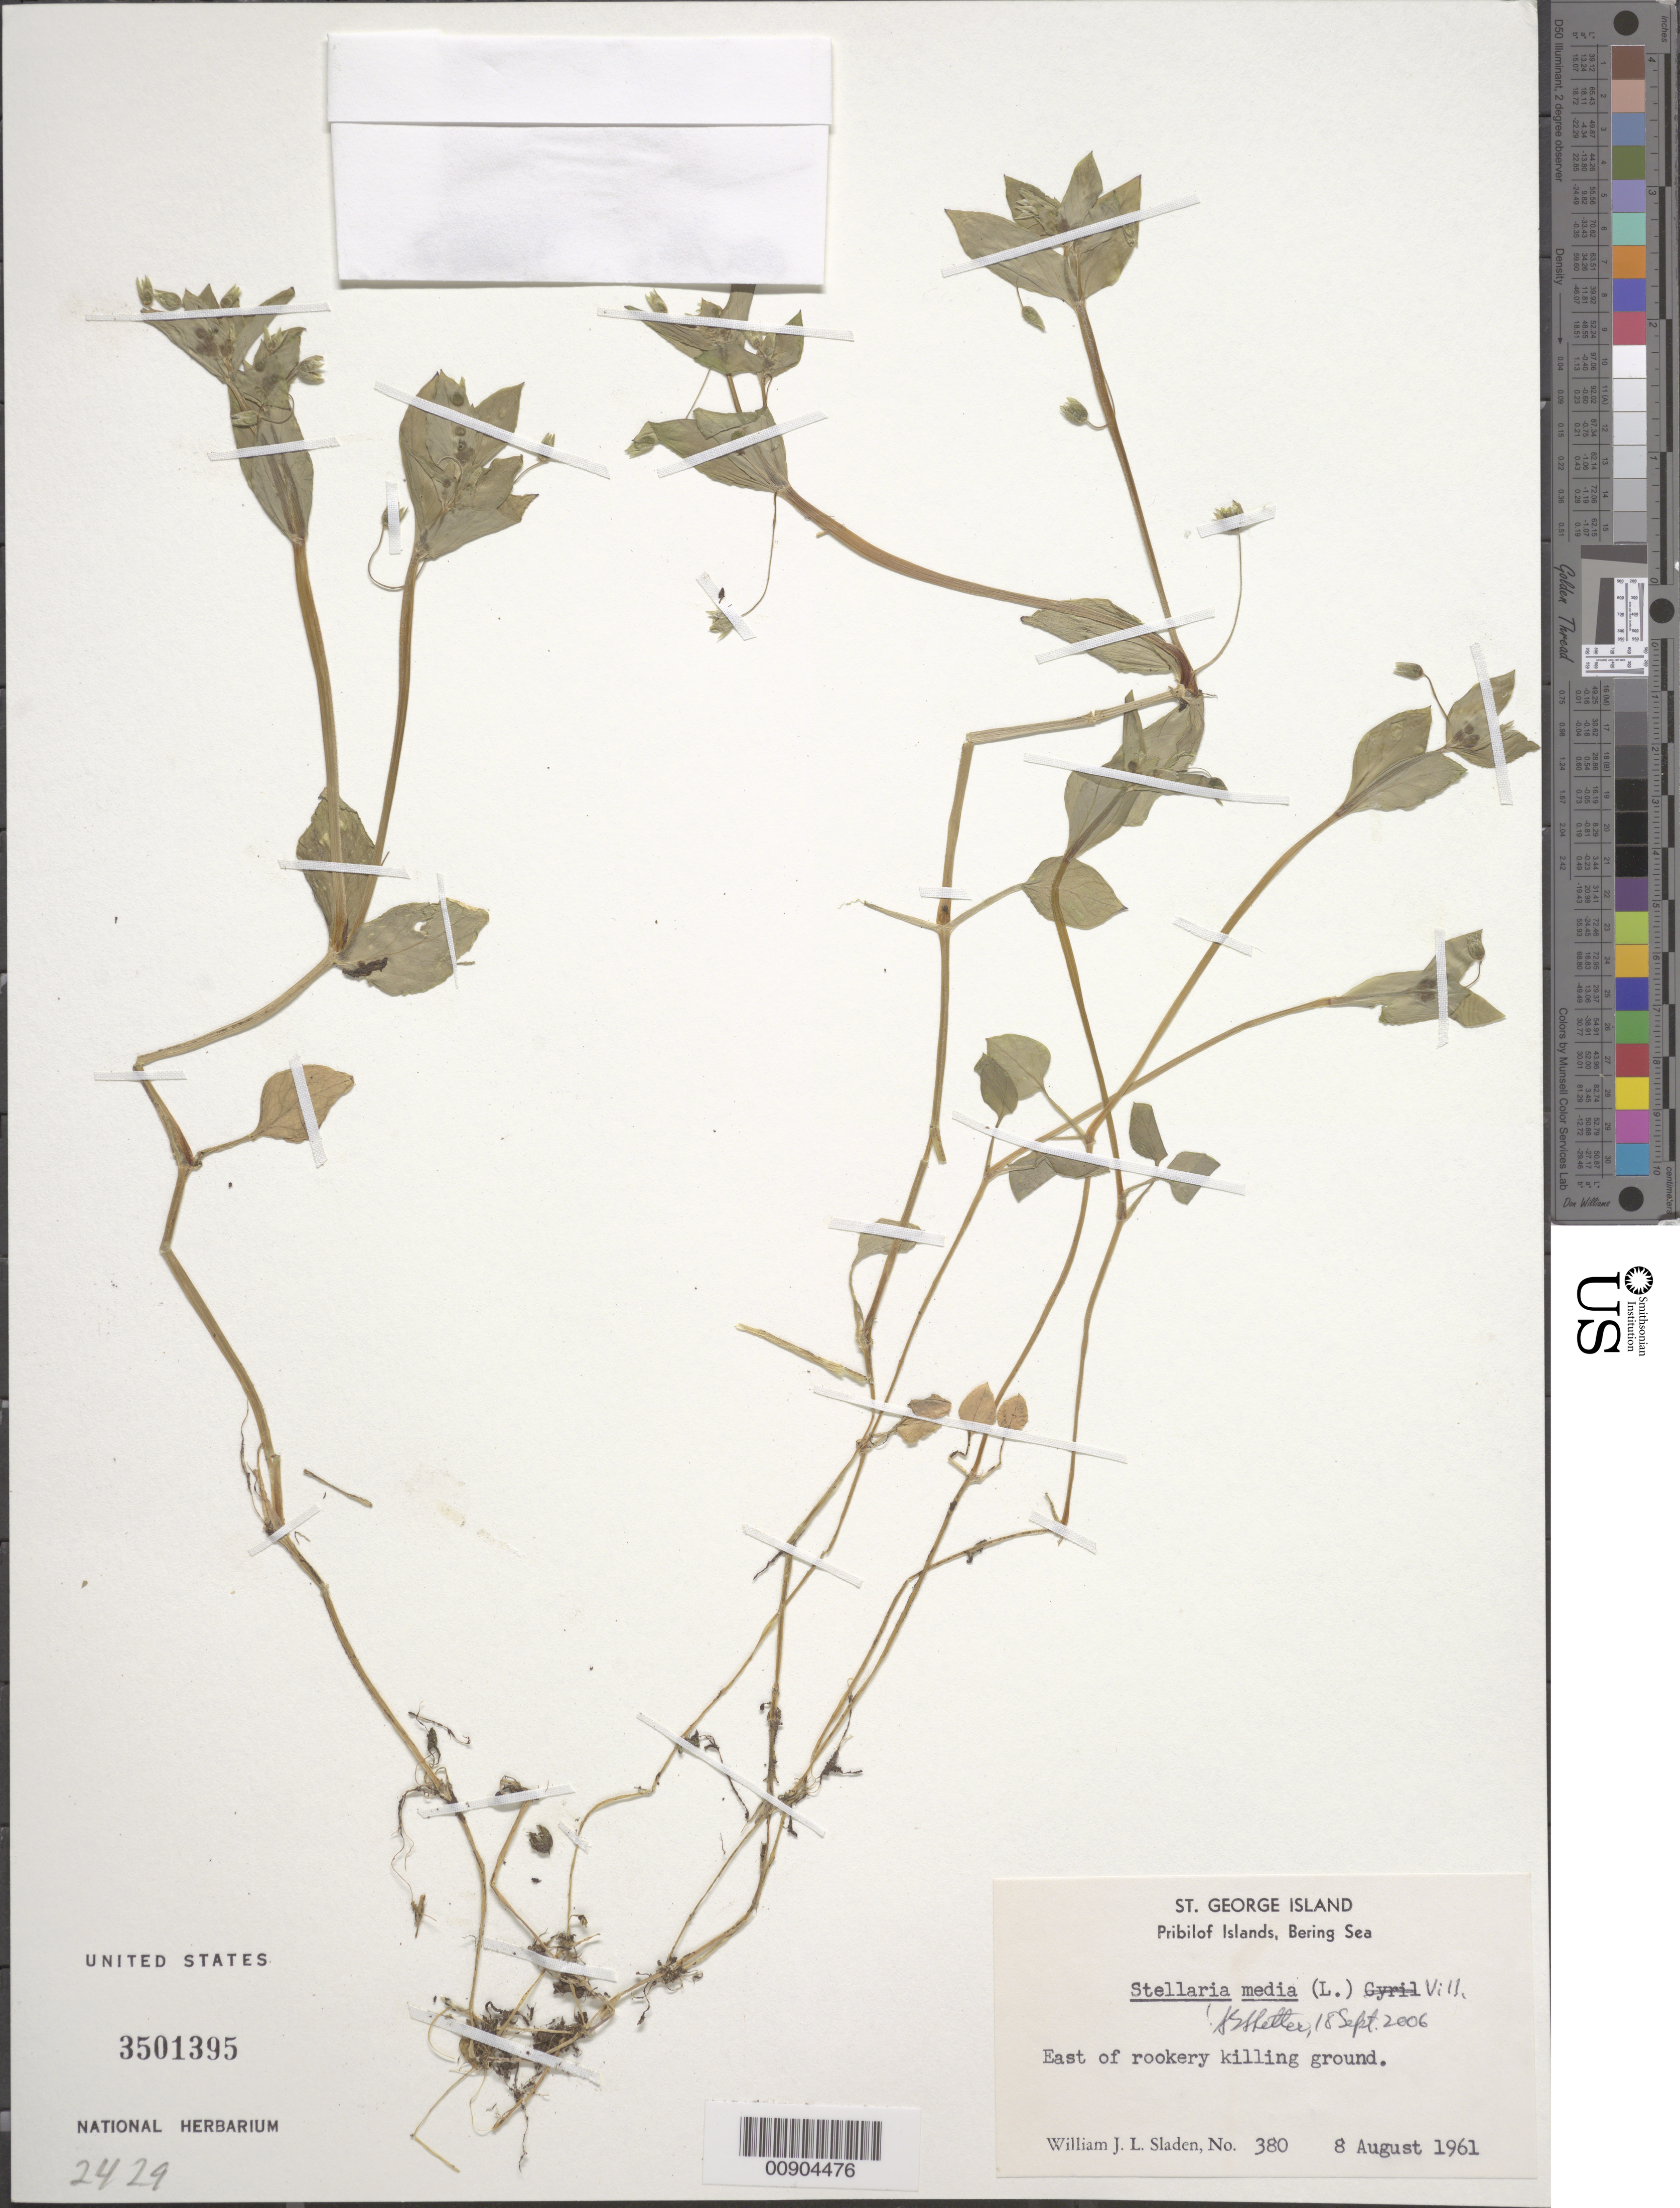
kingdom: Plantae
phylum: Tracheophyta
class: Magnoliopsida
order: Caryophyllales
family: Caryophyllaceae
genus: Stellaria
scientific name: Stellaria media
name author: (L.) Vill.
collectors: W. Sladen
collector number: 380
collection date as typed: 08 Aug 1961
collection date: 1961-08-08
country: United States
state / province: Alaska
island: St. George Island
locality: St. George Island. East of rookery killing ground., Bering Sea, Pribilof Islands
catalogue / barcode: US 3501395